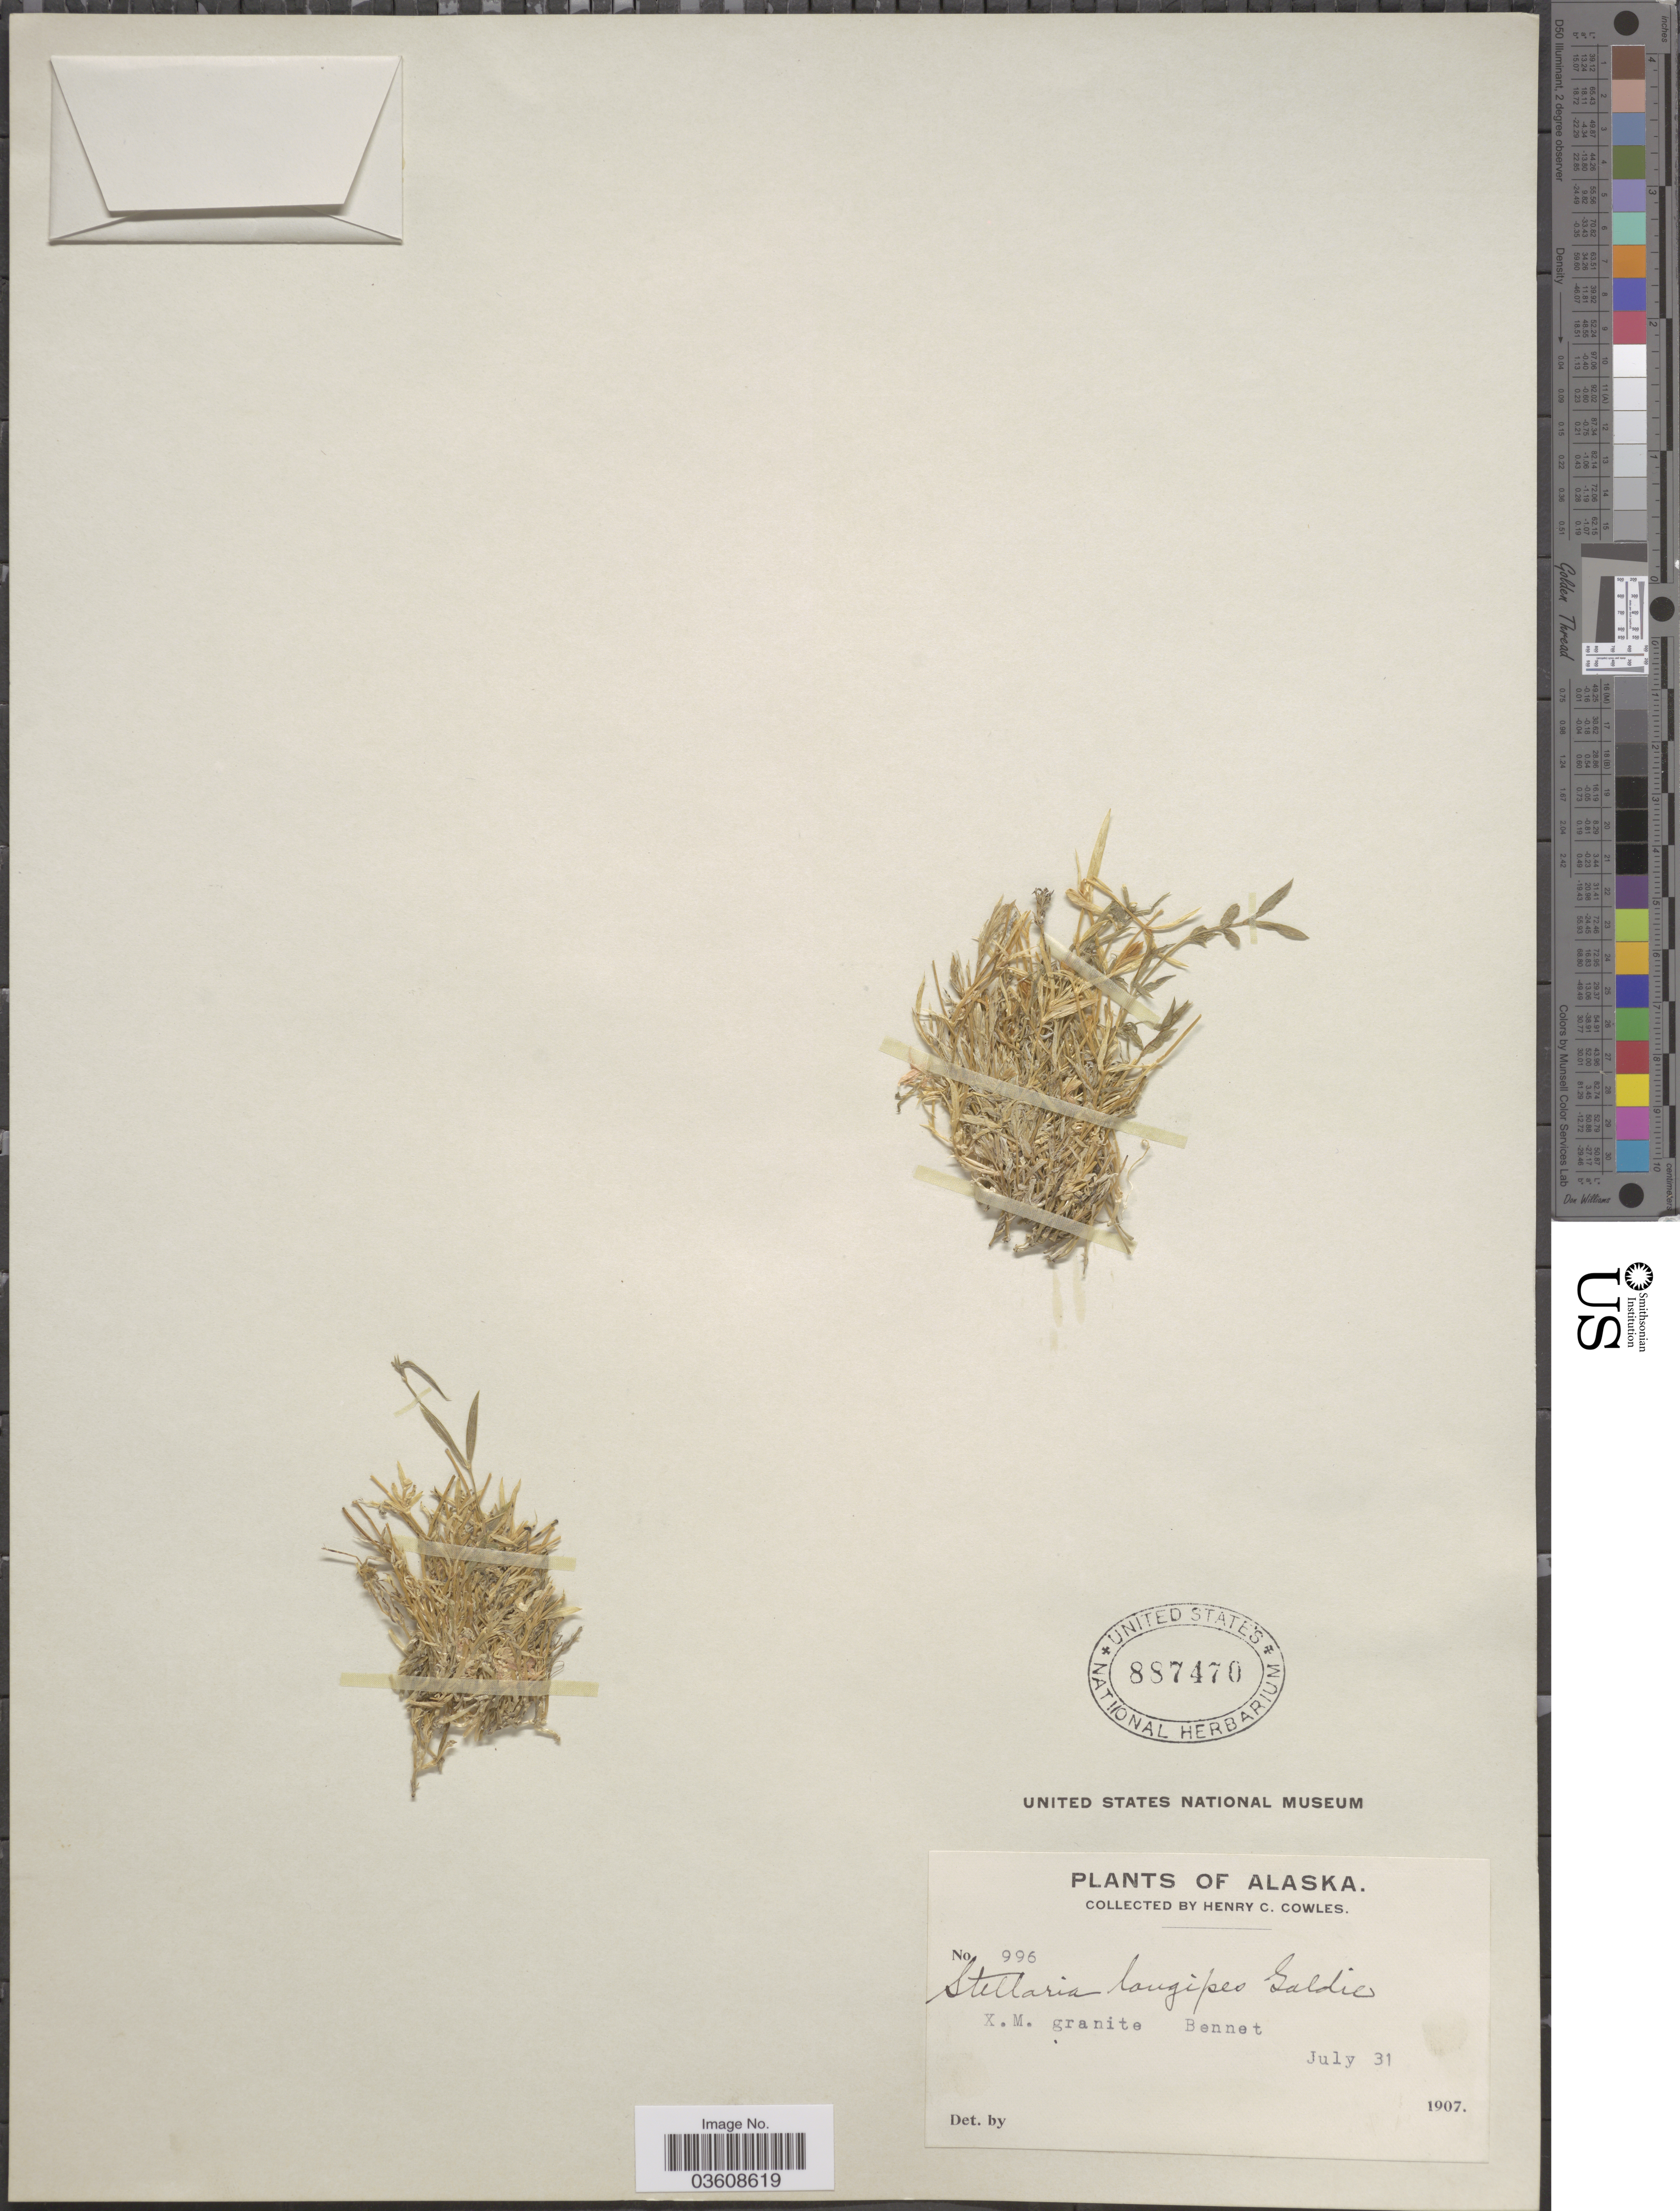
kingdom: Plantae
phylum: Tracheophyta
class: Magnoliopsida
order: Caryophyllales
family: Caryophyllaceae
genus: Stellaria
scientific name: Stellaria longipes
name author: Goldie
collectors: H. Cowles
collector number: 996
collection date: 1907-07-31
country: United States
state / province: Alaska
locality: X. M. granite Bennet.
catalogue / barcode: US 887470